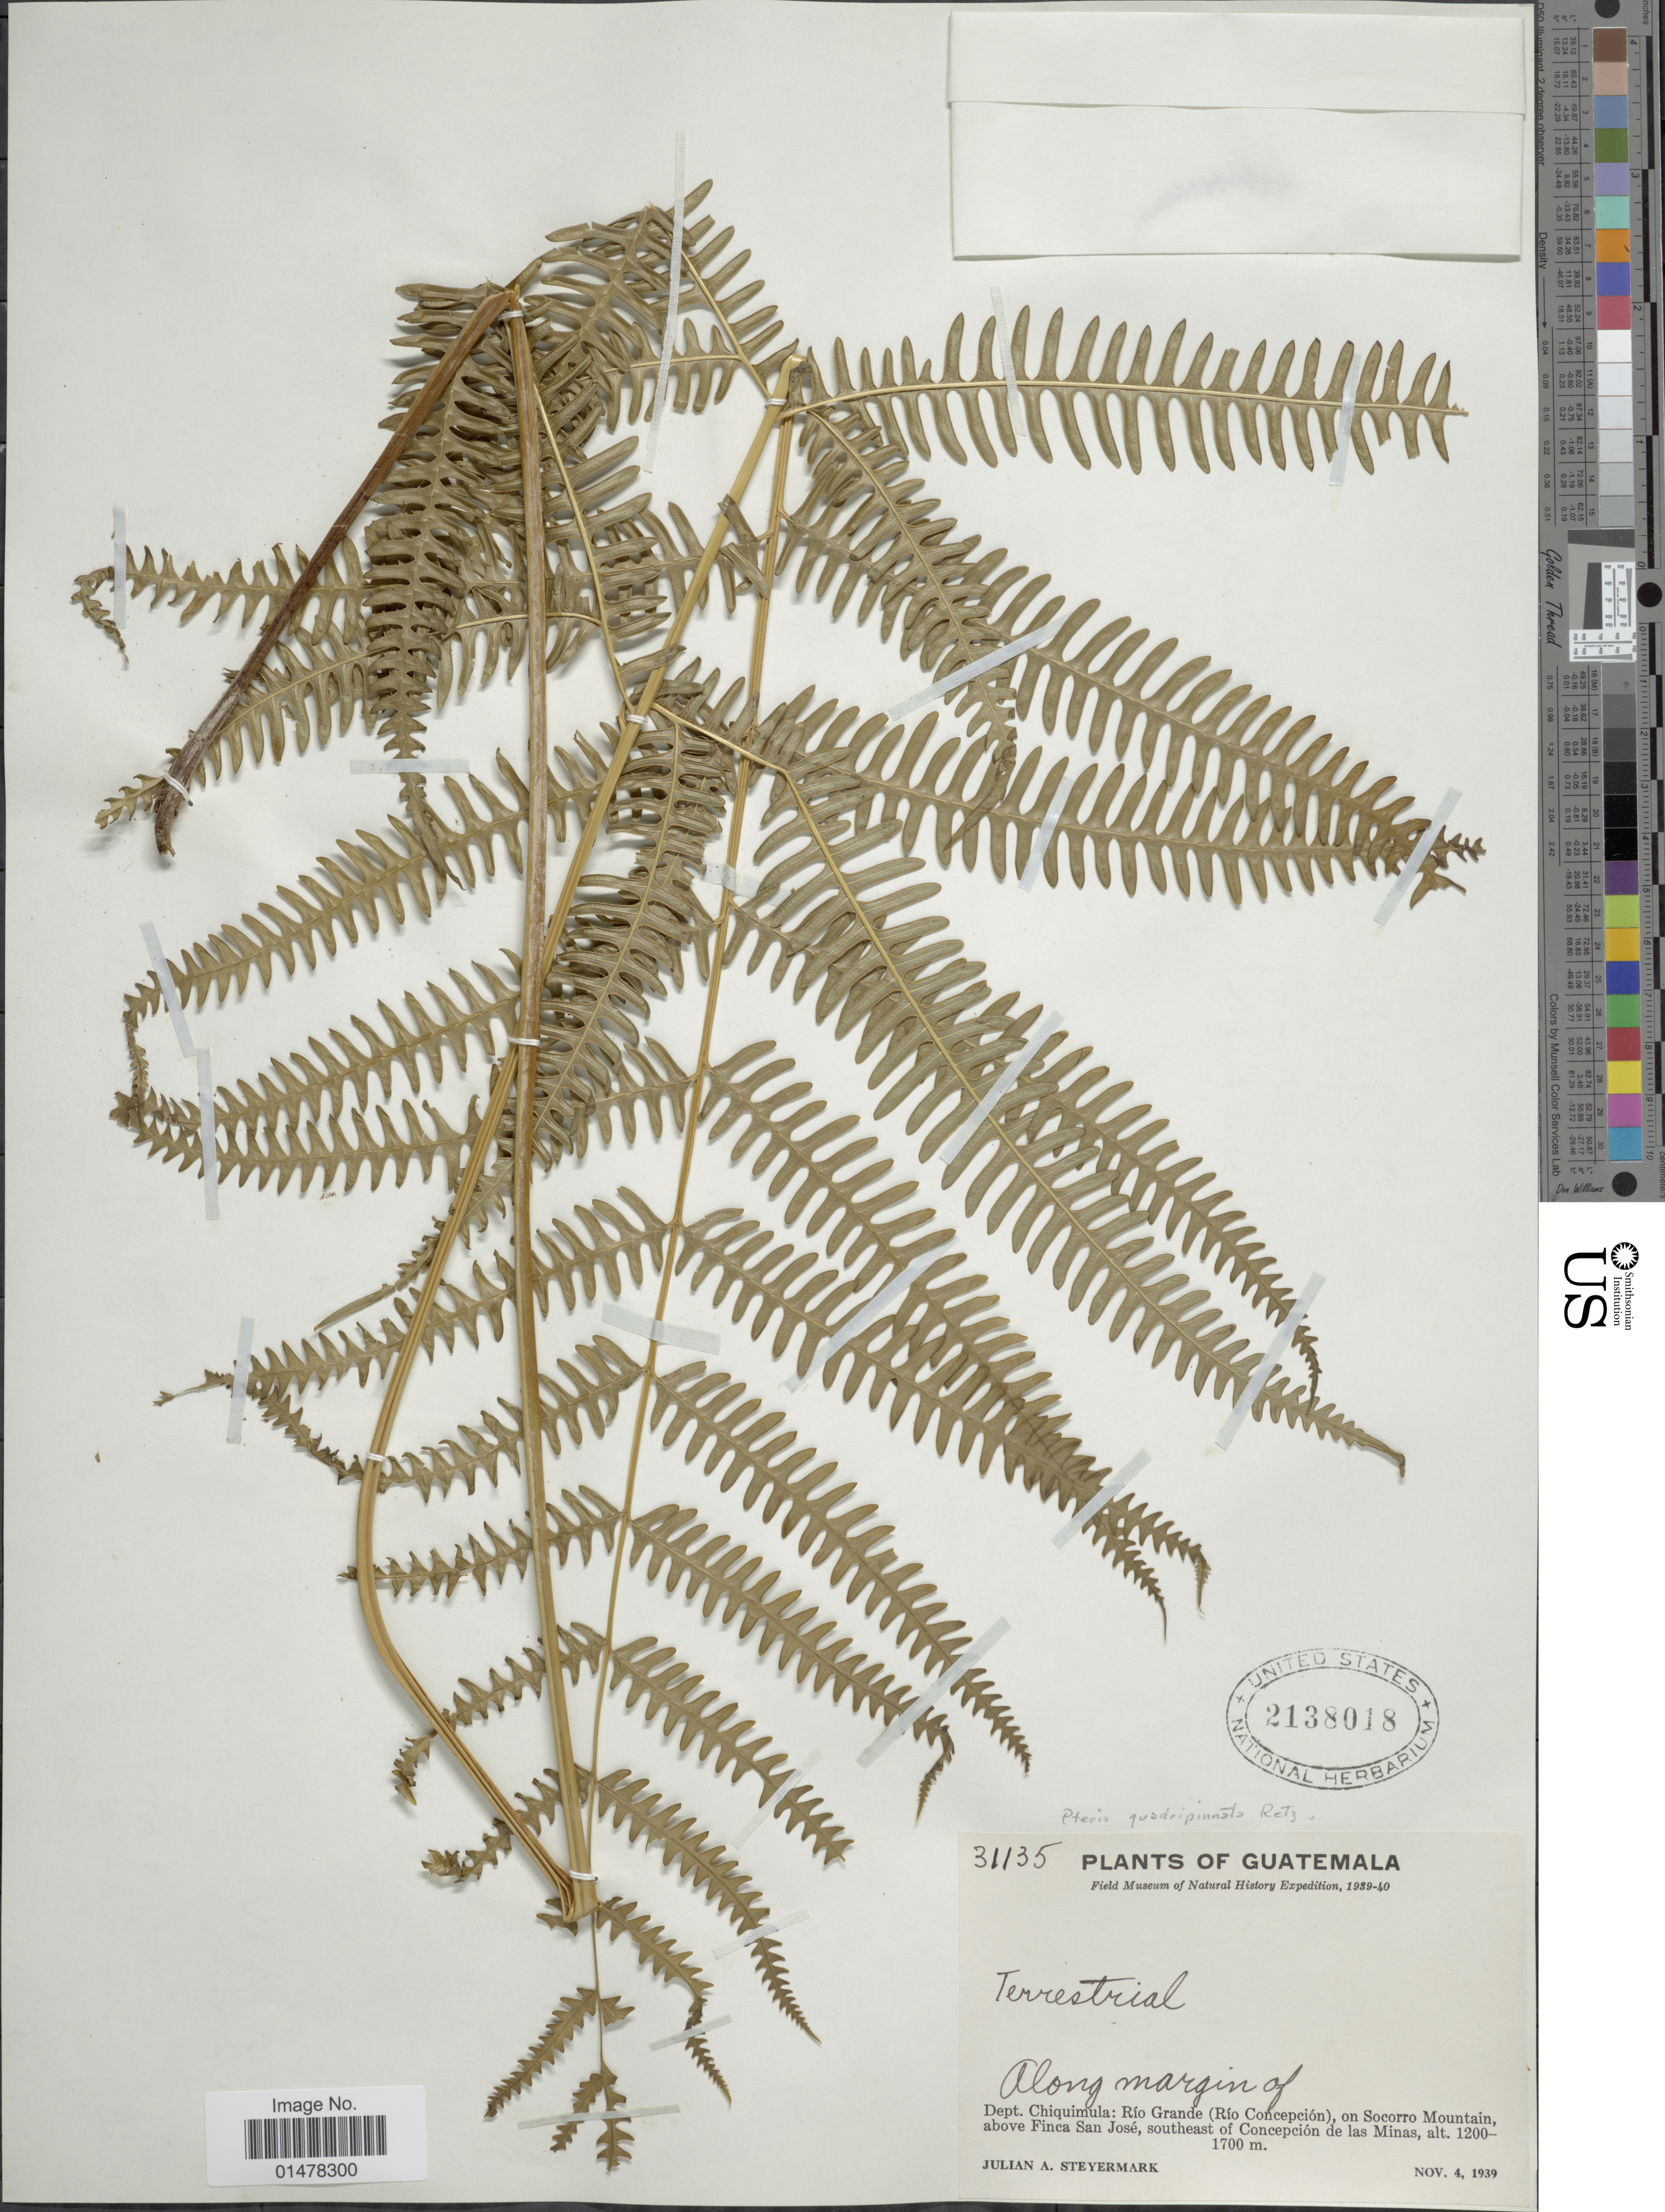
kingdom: Plantae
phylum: Tracheophyta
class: Polypodiopsida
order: Polypodiales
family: Pteridaceae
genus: Pteris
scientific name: Pteris quadriaurita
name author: Retz.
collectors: J. Steyermark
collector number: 31135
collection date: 1939-11-04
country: Guatemala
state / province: Chiquimula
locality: Plants of Guatemala, along margin of Dept. Chiquimula: Rio Grande(Rio Concepcion), on Socorro mountain, above finca San José, southeast of Concepcion de las Minas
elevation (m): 1200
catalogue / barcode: US 2138018